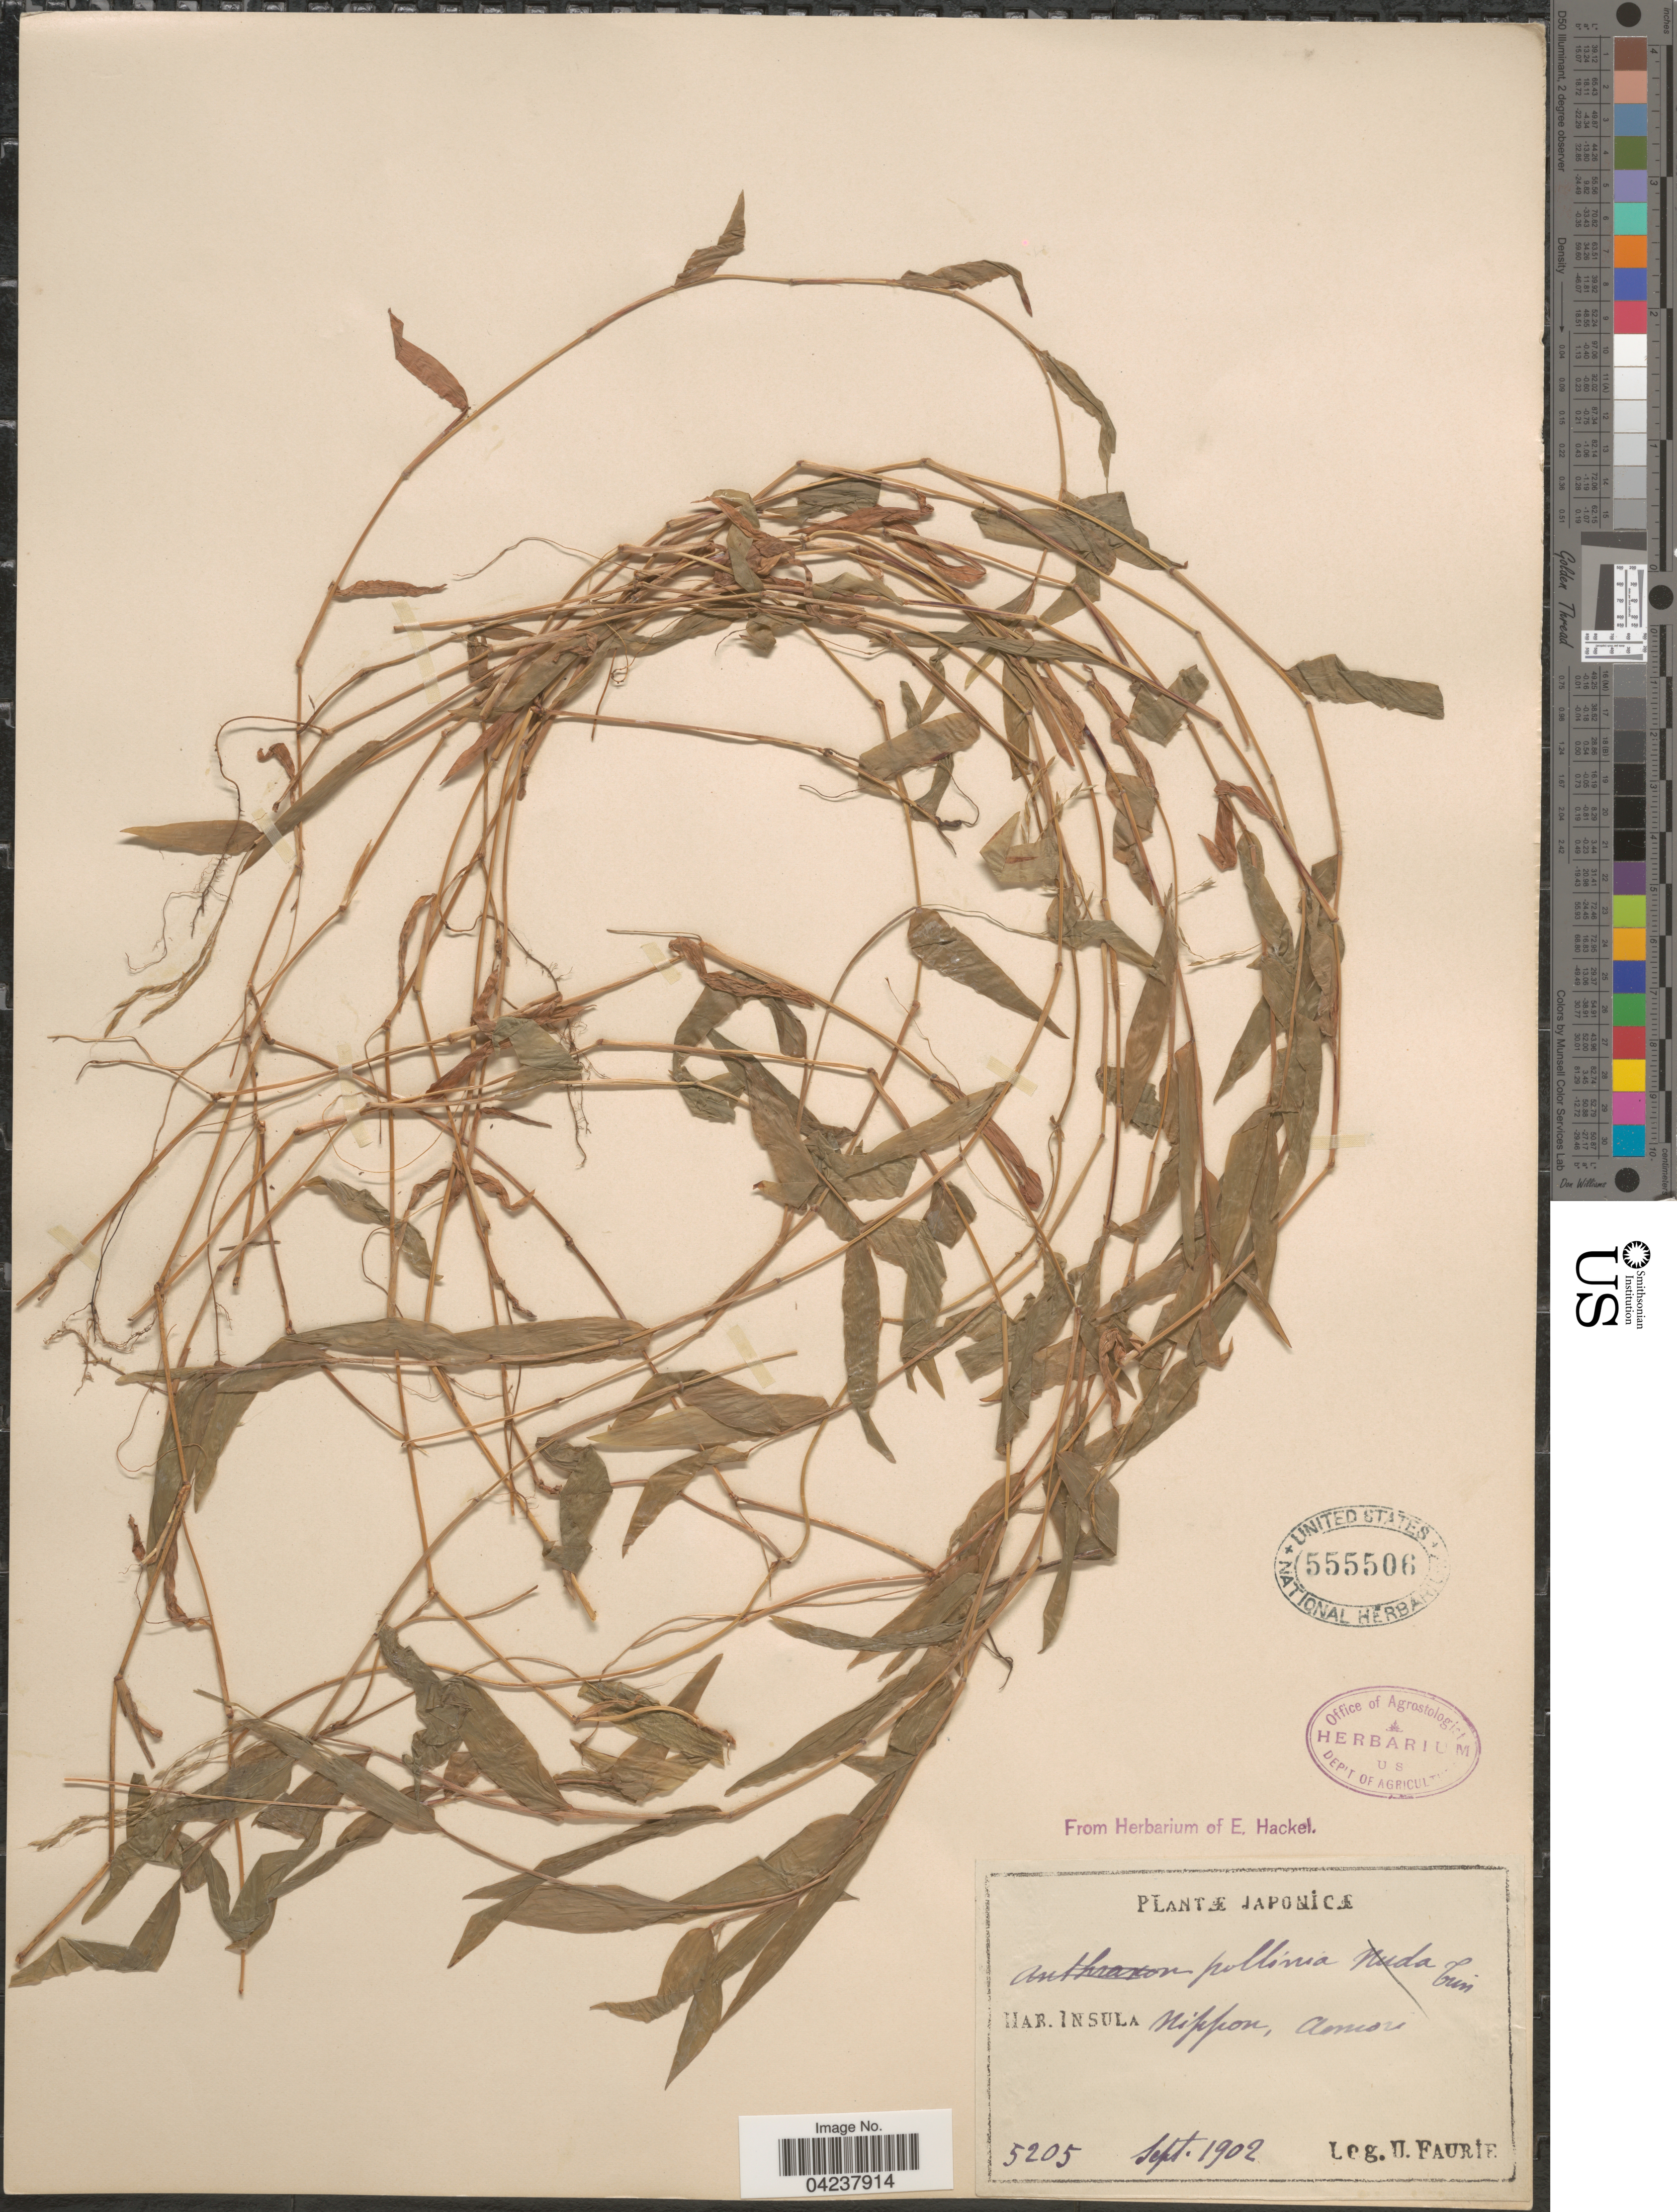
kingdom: Plantae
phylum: Tracheophyta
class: Liliopsida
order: Poales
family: Poaceae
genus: Microstegium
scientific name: Microstegium japonicum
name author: (Miq.) Koidz.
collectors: U. Faurie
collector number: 5205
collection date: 1902-09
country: Japan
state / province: Aomori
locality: Japonicæ. Insula Nippon.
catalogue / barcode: US 555506